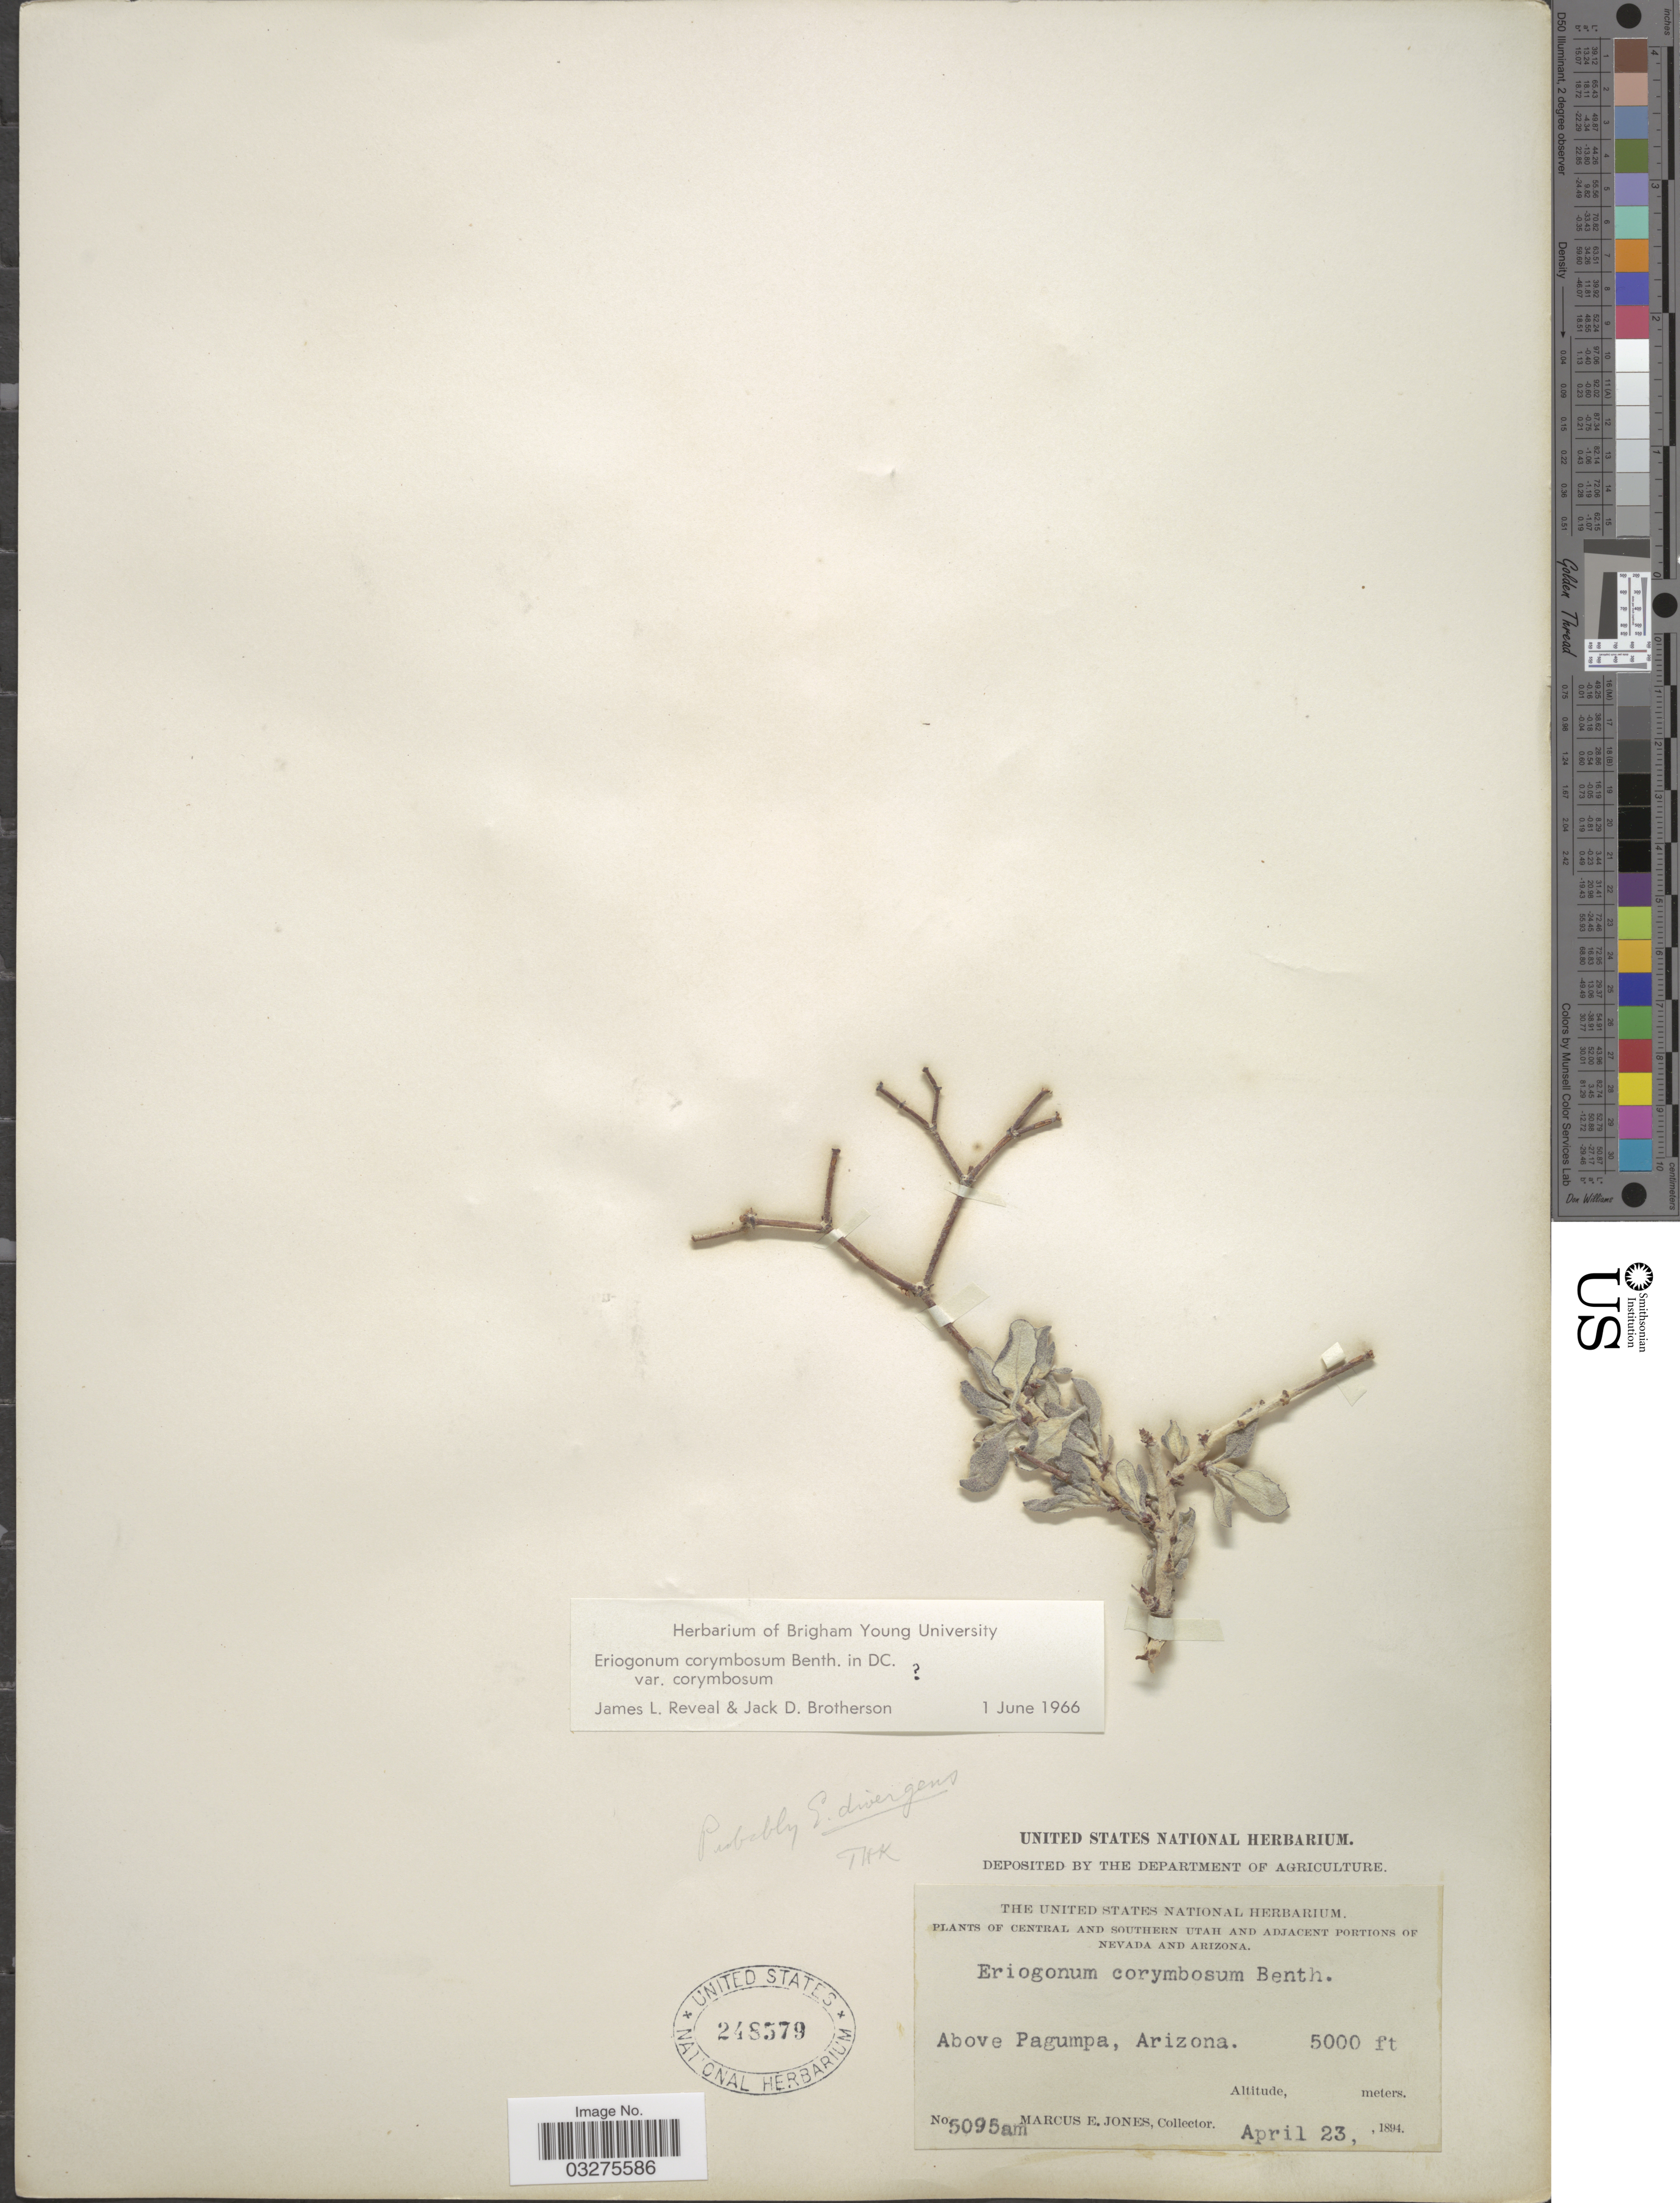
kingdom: Plantae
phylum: Tracheophyta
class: Magnoliopsida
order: Caryophyllales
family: Polygonaceae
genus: Eriogonum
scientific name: Eriogonum corymbosum var. corymbosum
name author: Benth.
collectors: M. E. Jones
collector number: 5095am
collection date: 1894-04-23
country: United States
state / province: Arizona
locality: Above Pagumpa.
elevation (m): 1524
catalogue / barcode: US 248579